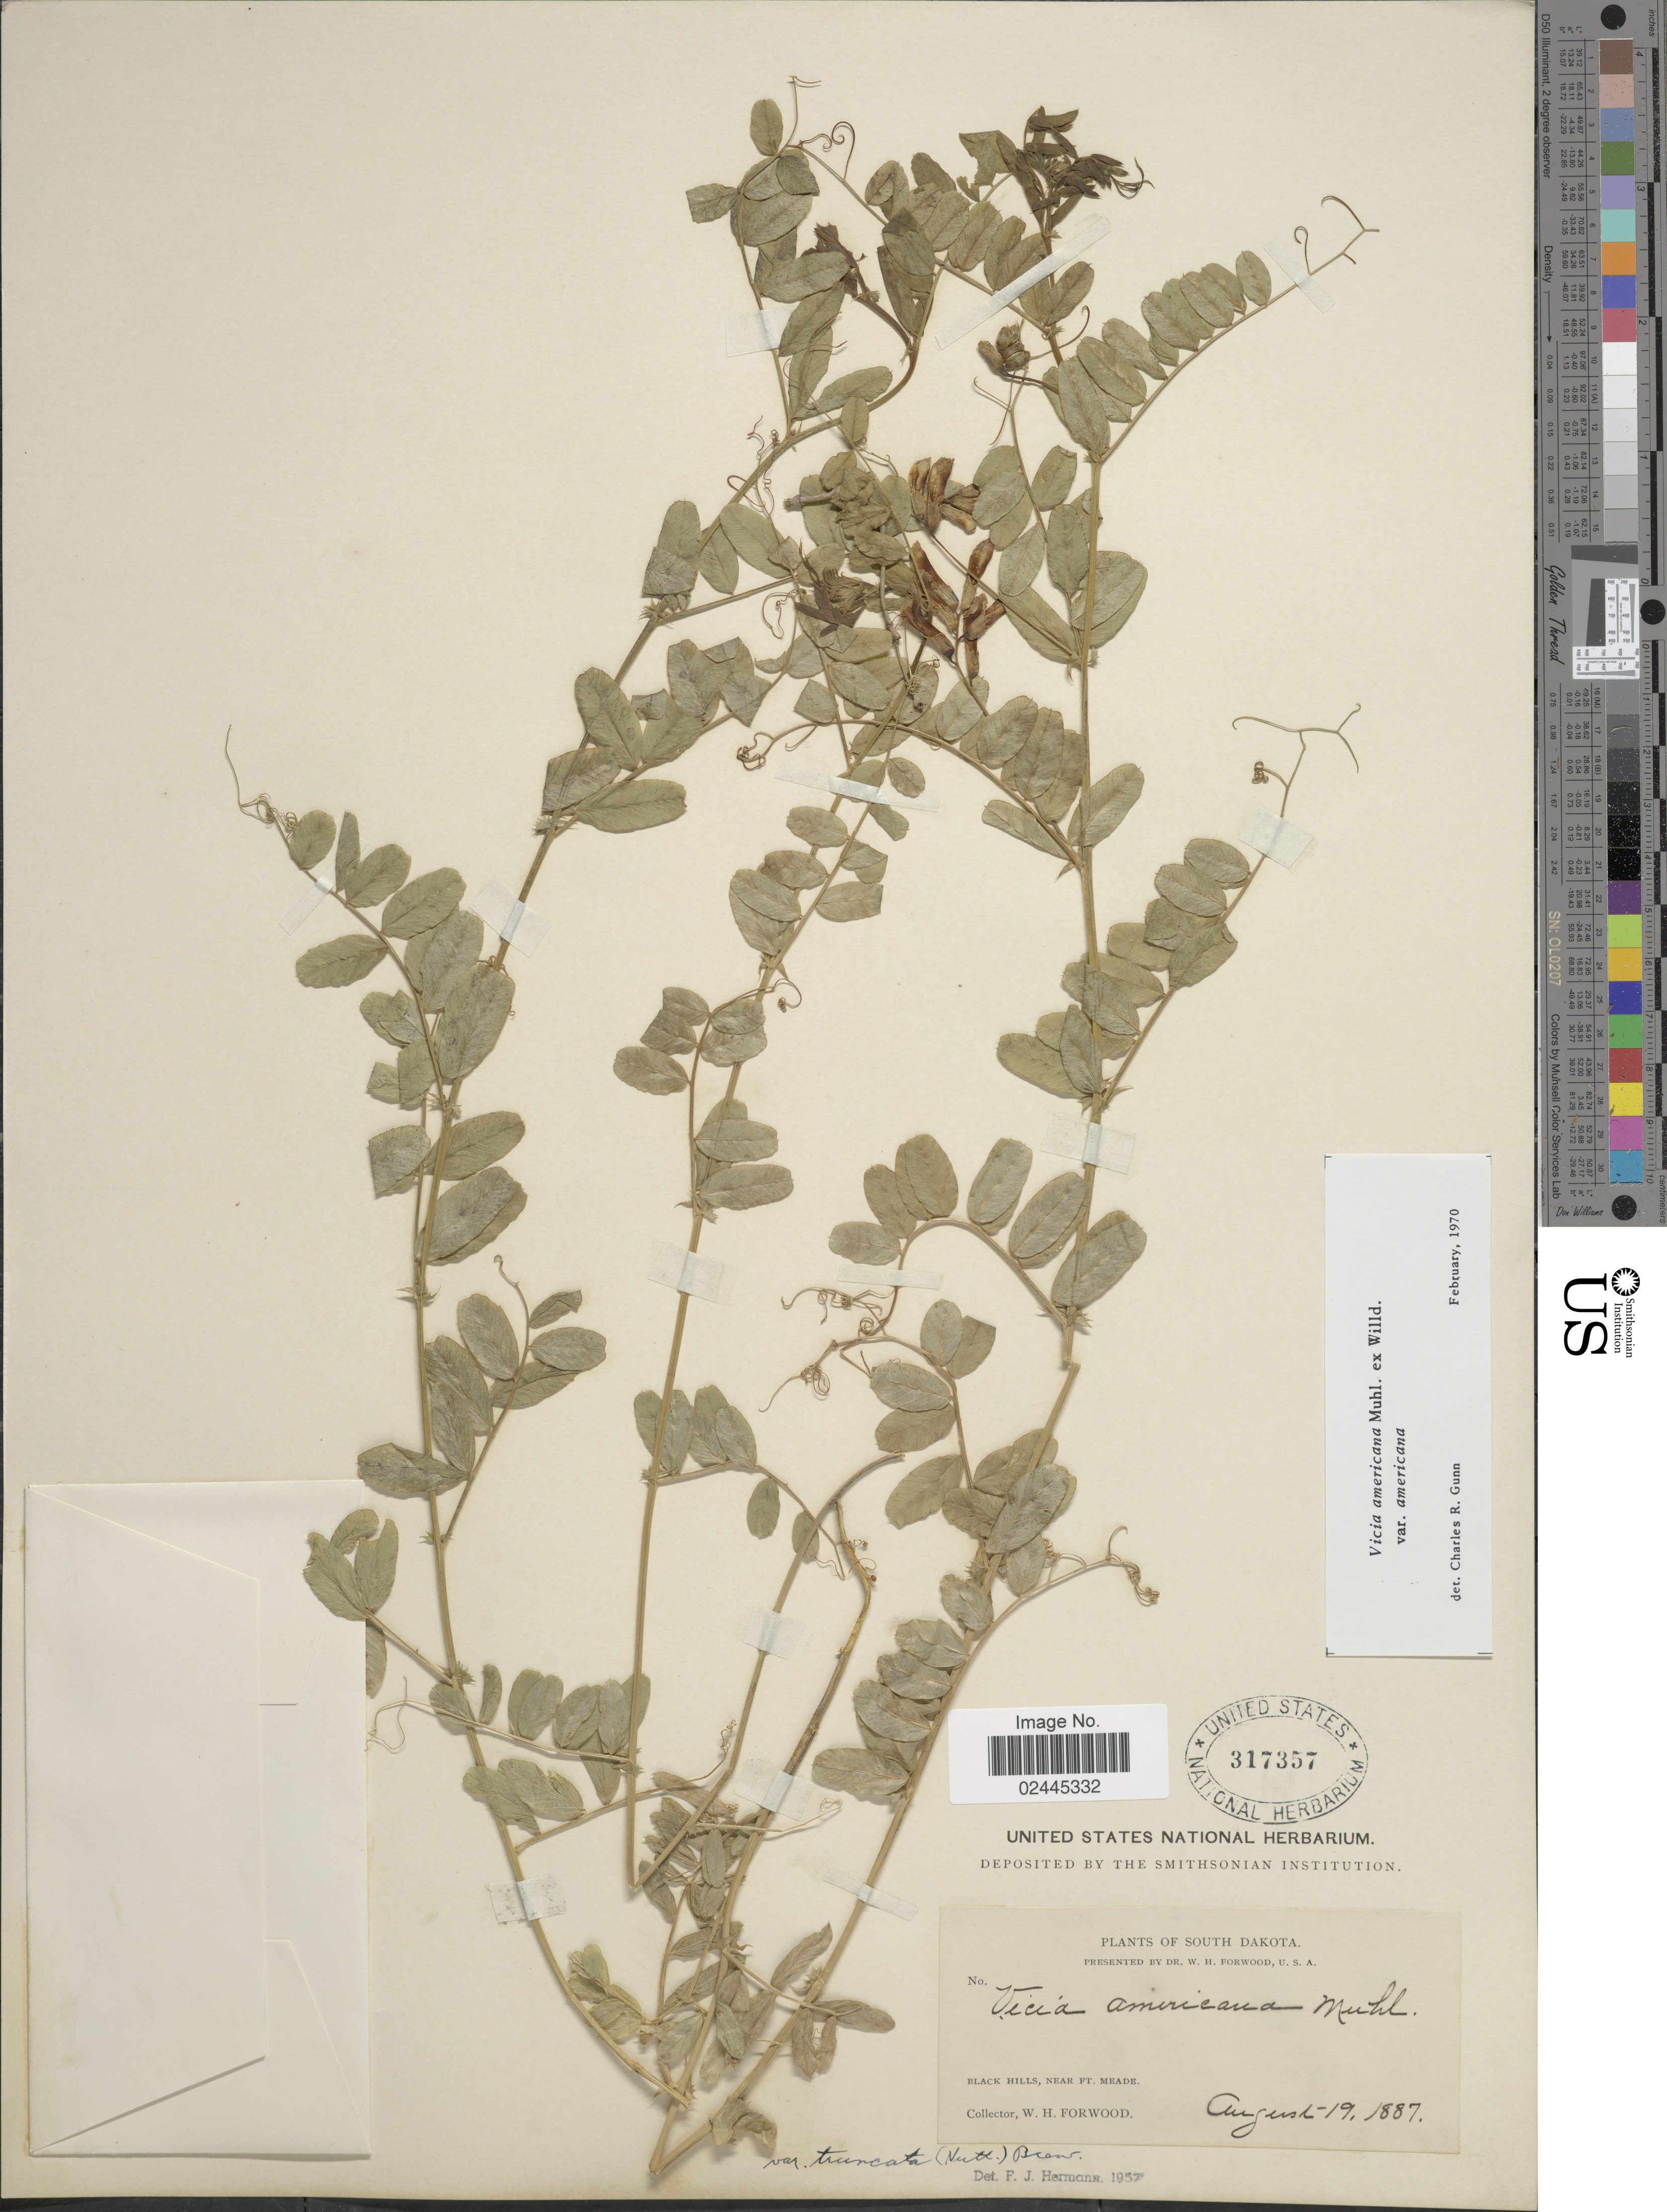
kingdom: Plantae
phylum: Tracheophyta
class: Magnoliopsida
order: Fabales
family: Fabaceae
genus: Vicia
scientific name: Vicia americana var. americana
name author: Muhl. ex Willd.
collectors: W. Forwood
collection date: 1887-08-19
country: United States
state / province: South Dakota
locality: Black Hills, near Ft. Meade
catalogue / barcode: US 317357